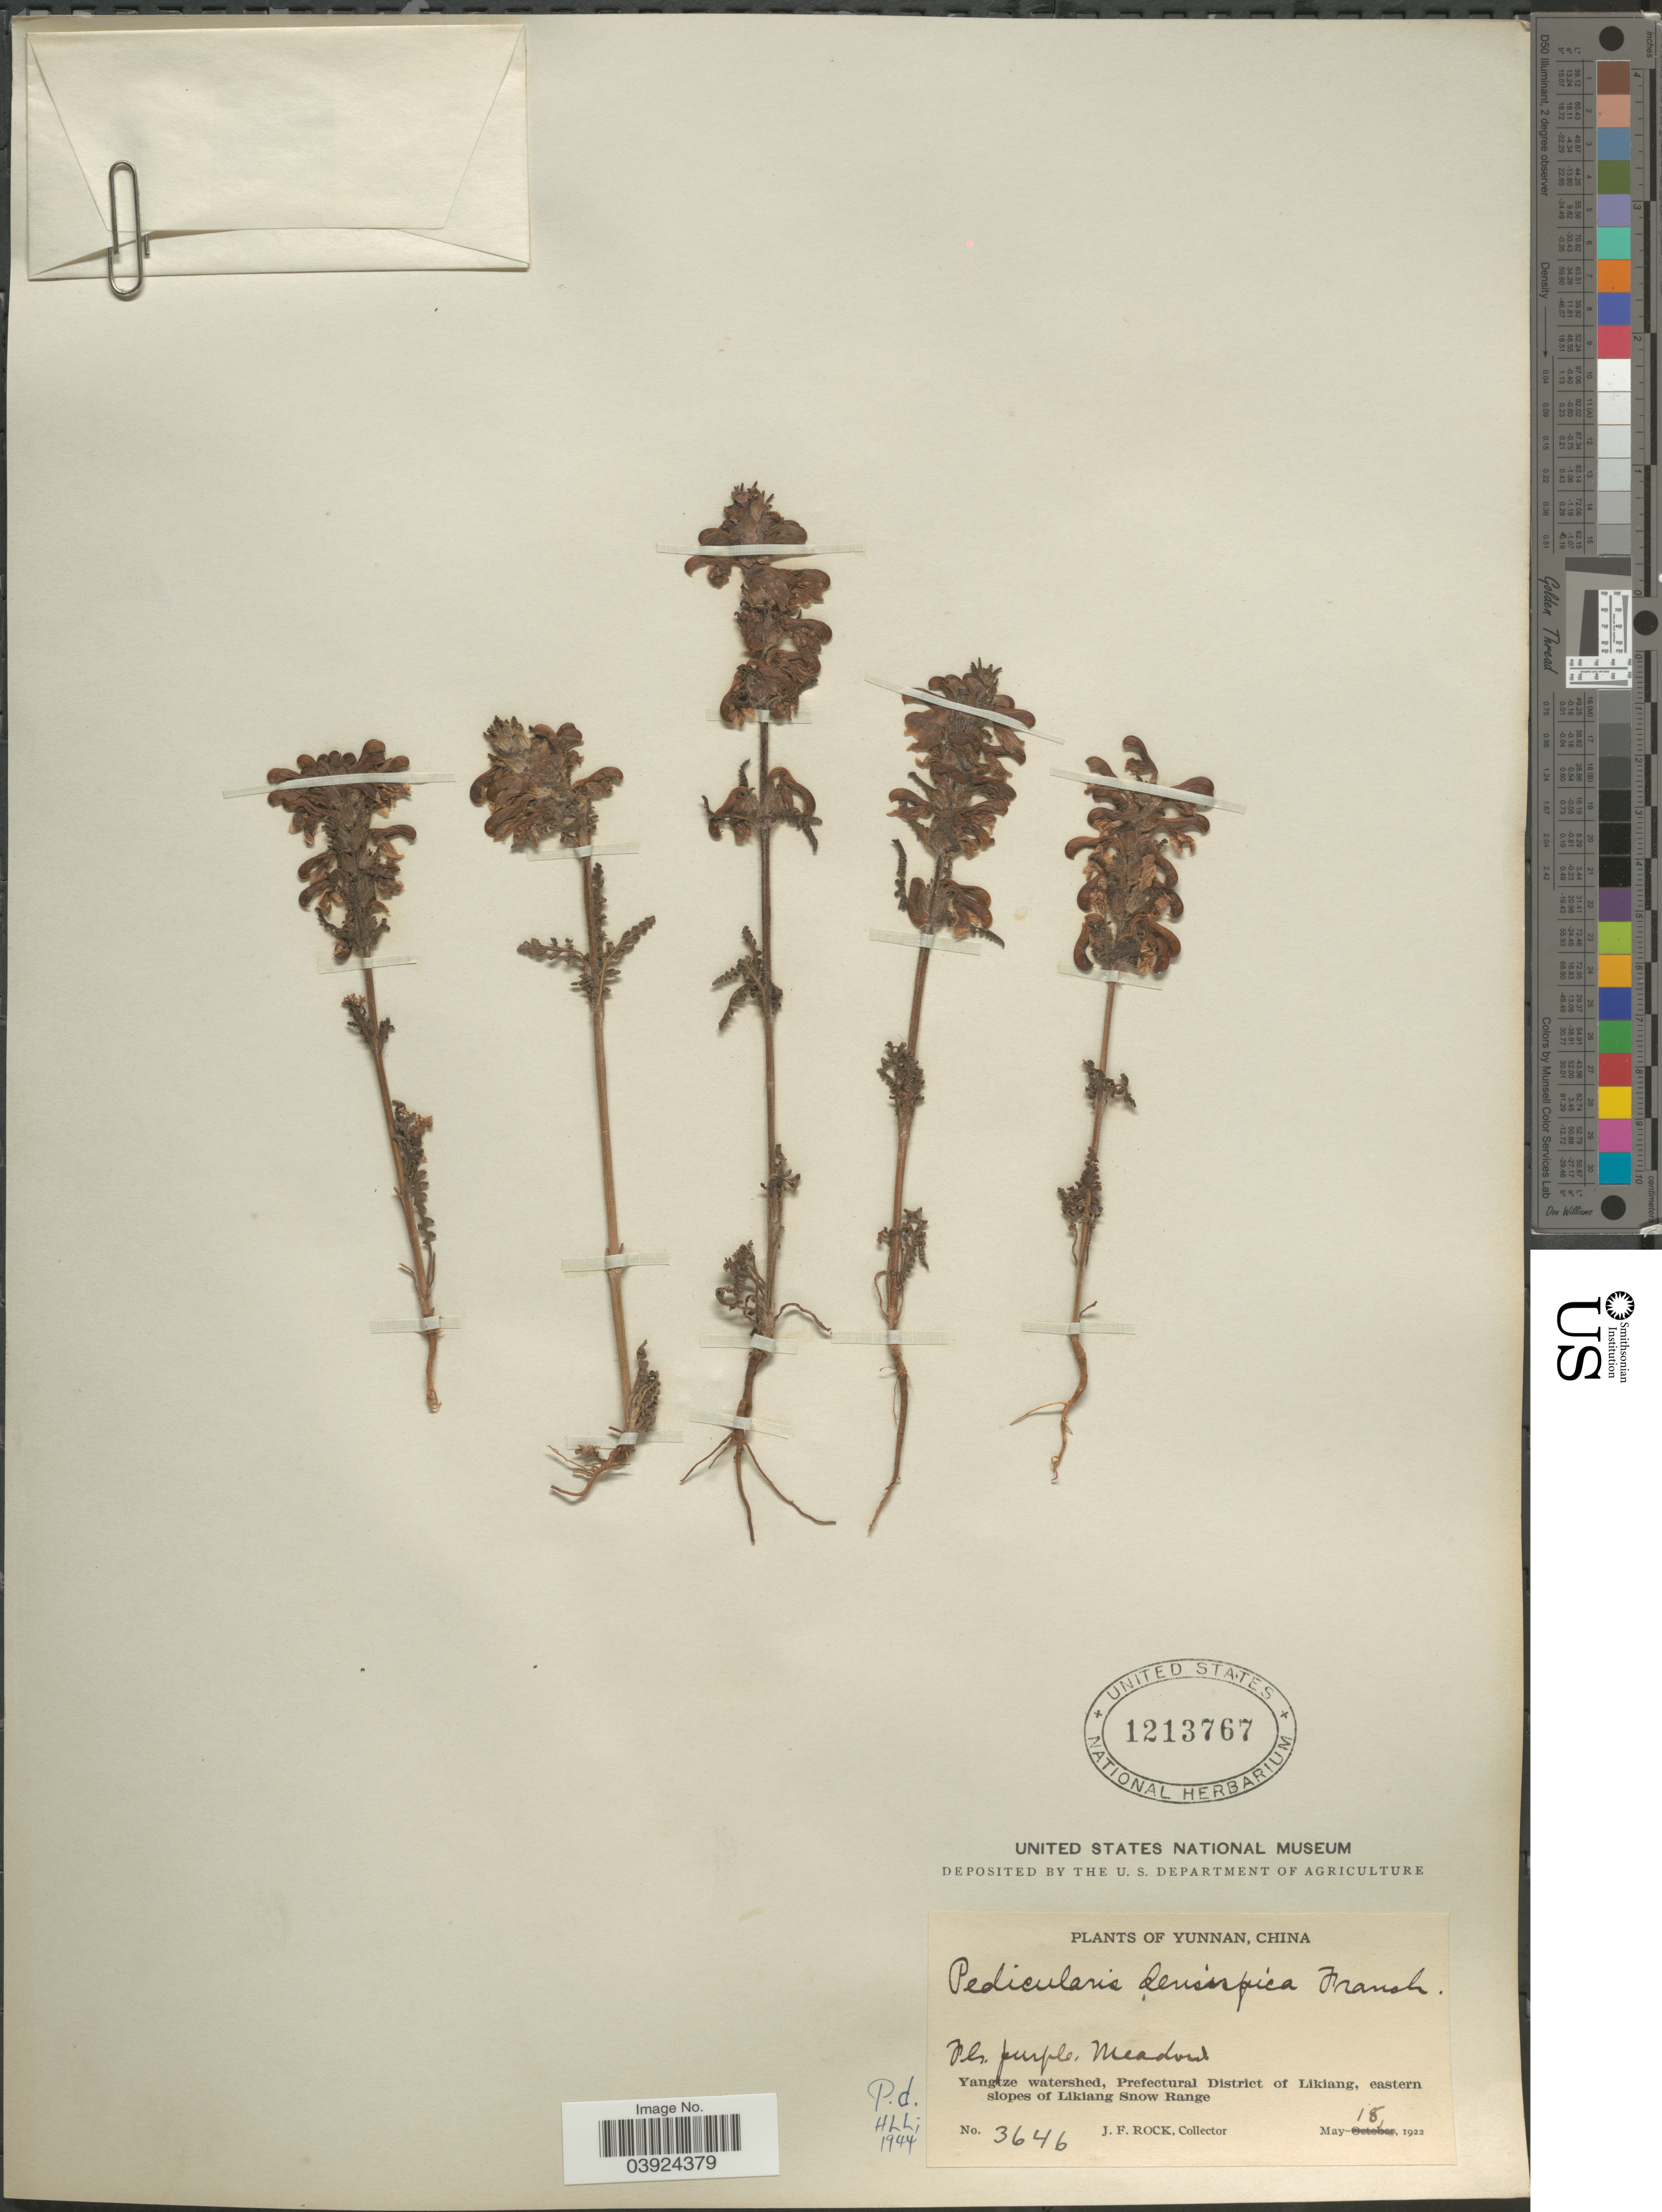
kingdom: Plantae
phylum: Tracheophyta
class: Magnoliopsida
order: Lamiales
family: Orobanchaceae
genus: Pedicularis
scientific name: Pedicularis densispica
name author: Franch. ex Maxim.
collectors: J. Rock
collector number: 3646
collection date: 1922-05-18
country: China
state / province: Yunnan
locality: Yangtze watershed, Prefectural District of Likiang, eastern slopes of Likiang Snow Range.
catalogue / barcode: US 1213767